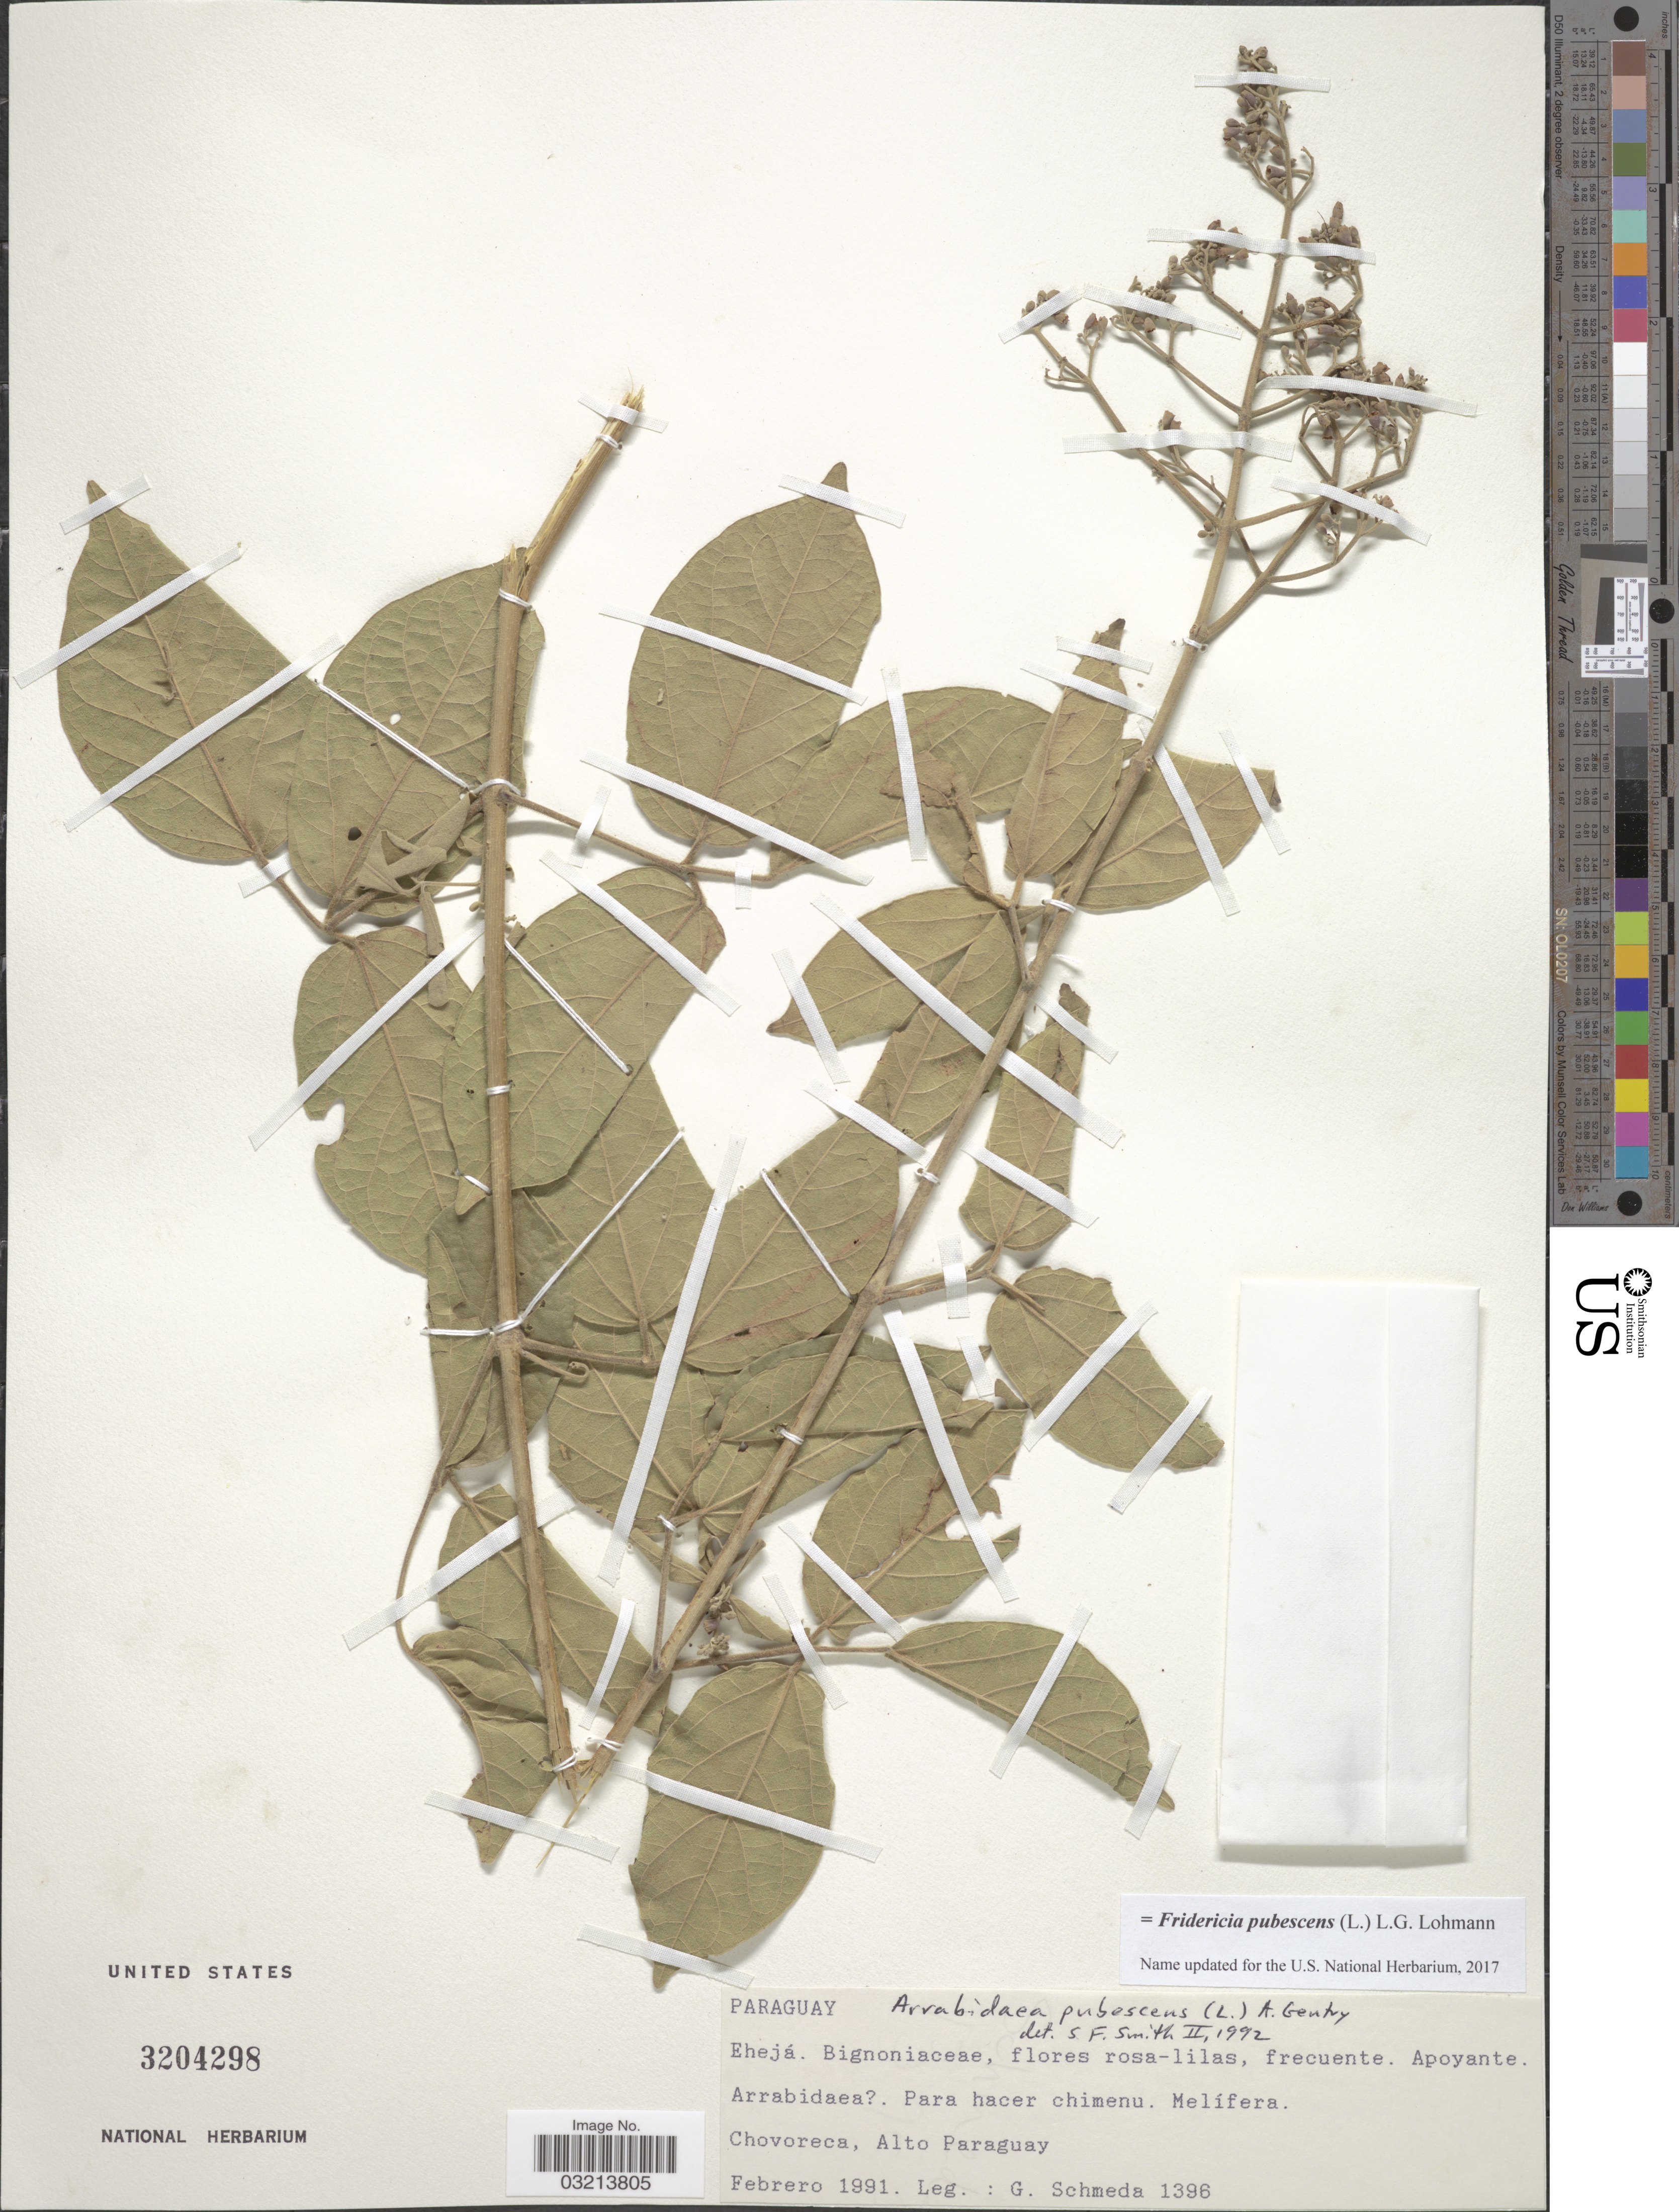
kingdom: Plantae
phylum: Tracheophyta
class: Magnoliopsida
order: Lamiales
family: Bignoniaceae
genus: Fridericia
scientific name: Fridericia pubescens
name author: (L.) L.G. Lohmann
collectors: G. Schmeda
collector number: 1396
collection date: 1991-02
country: Paraguay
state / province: Alto Paraguay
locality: Chovoreca.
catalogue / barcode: US 3204298